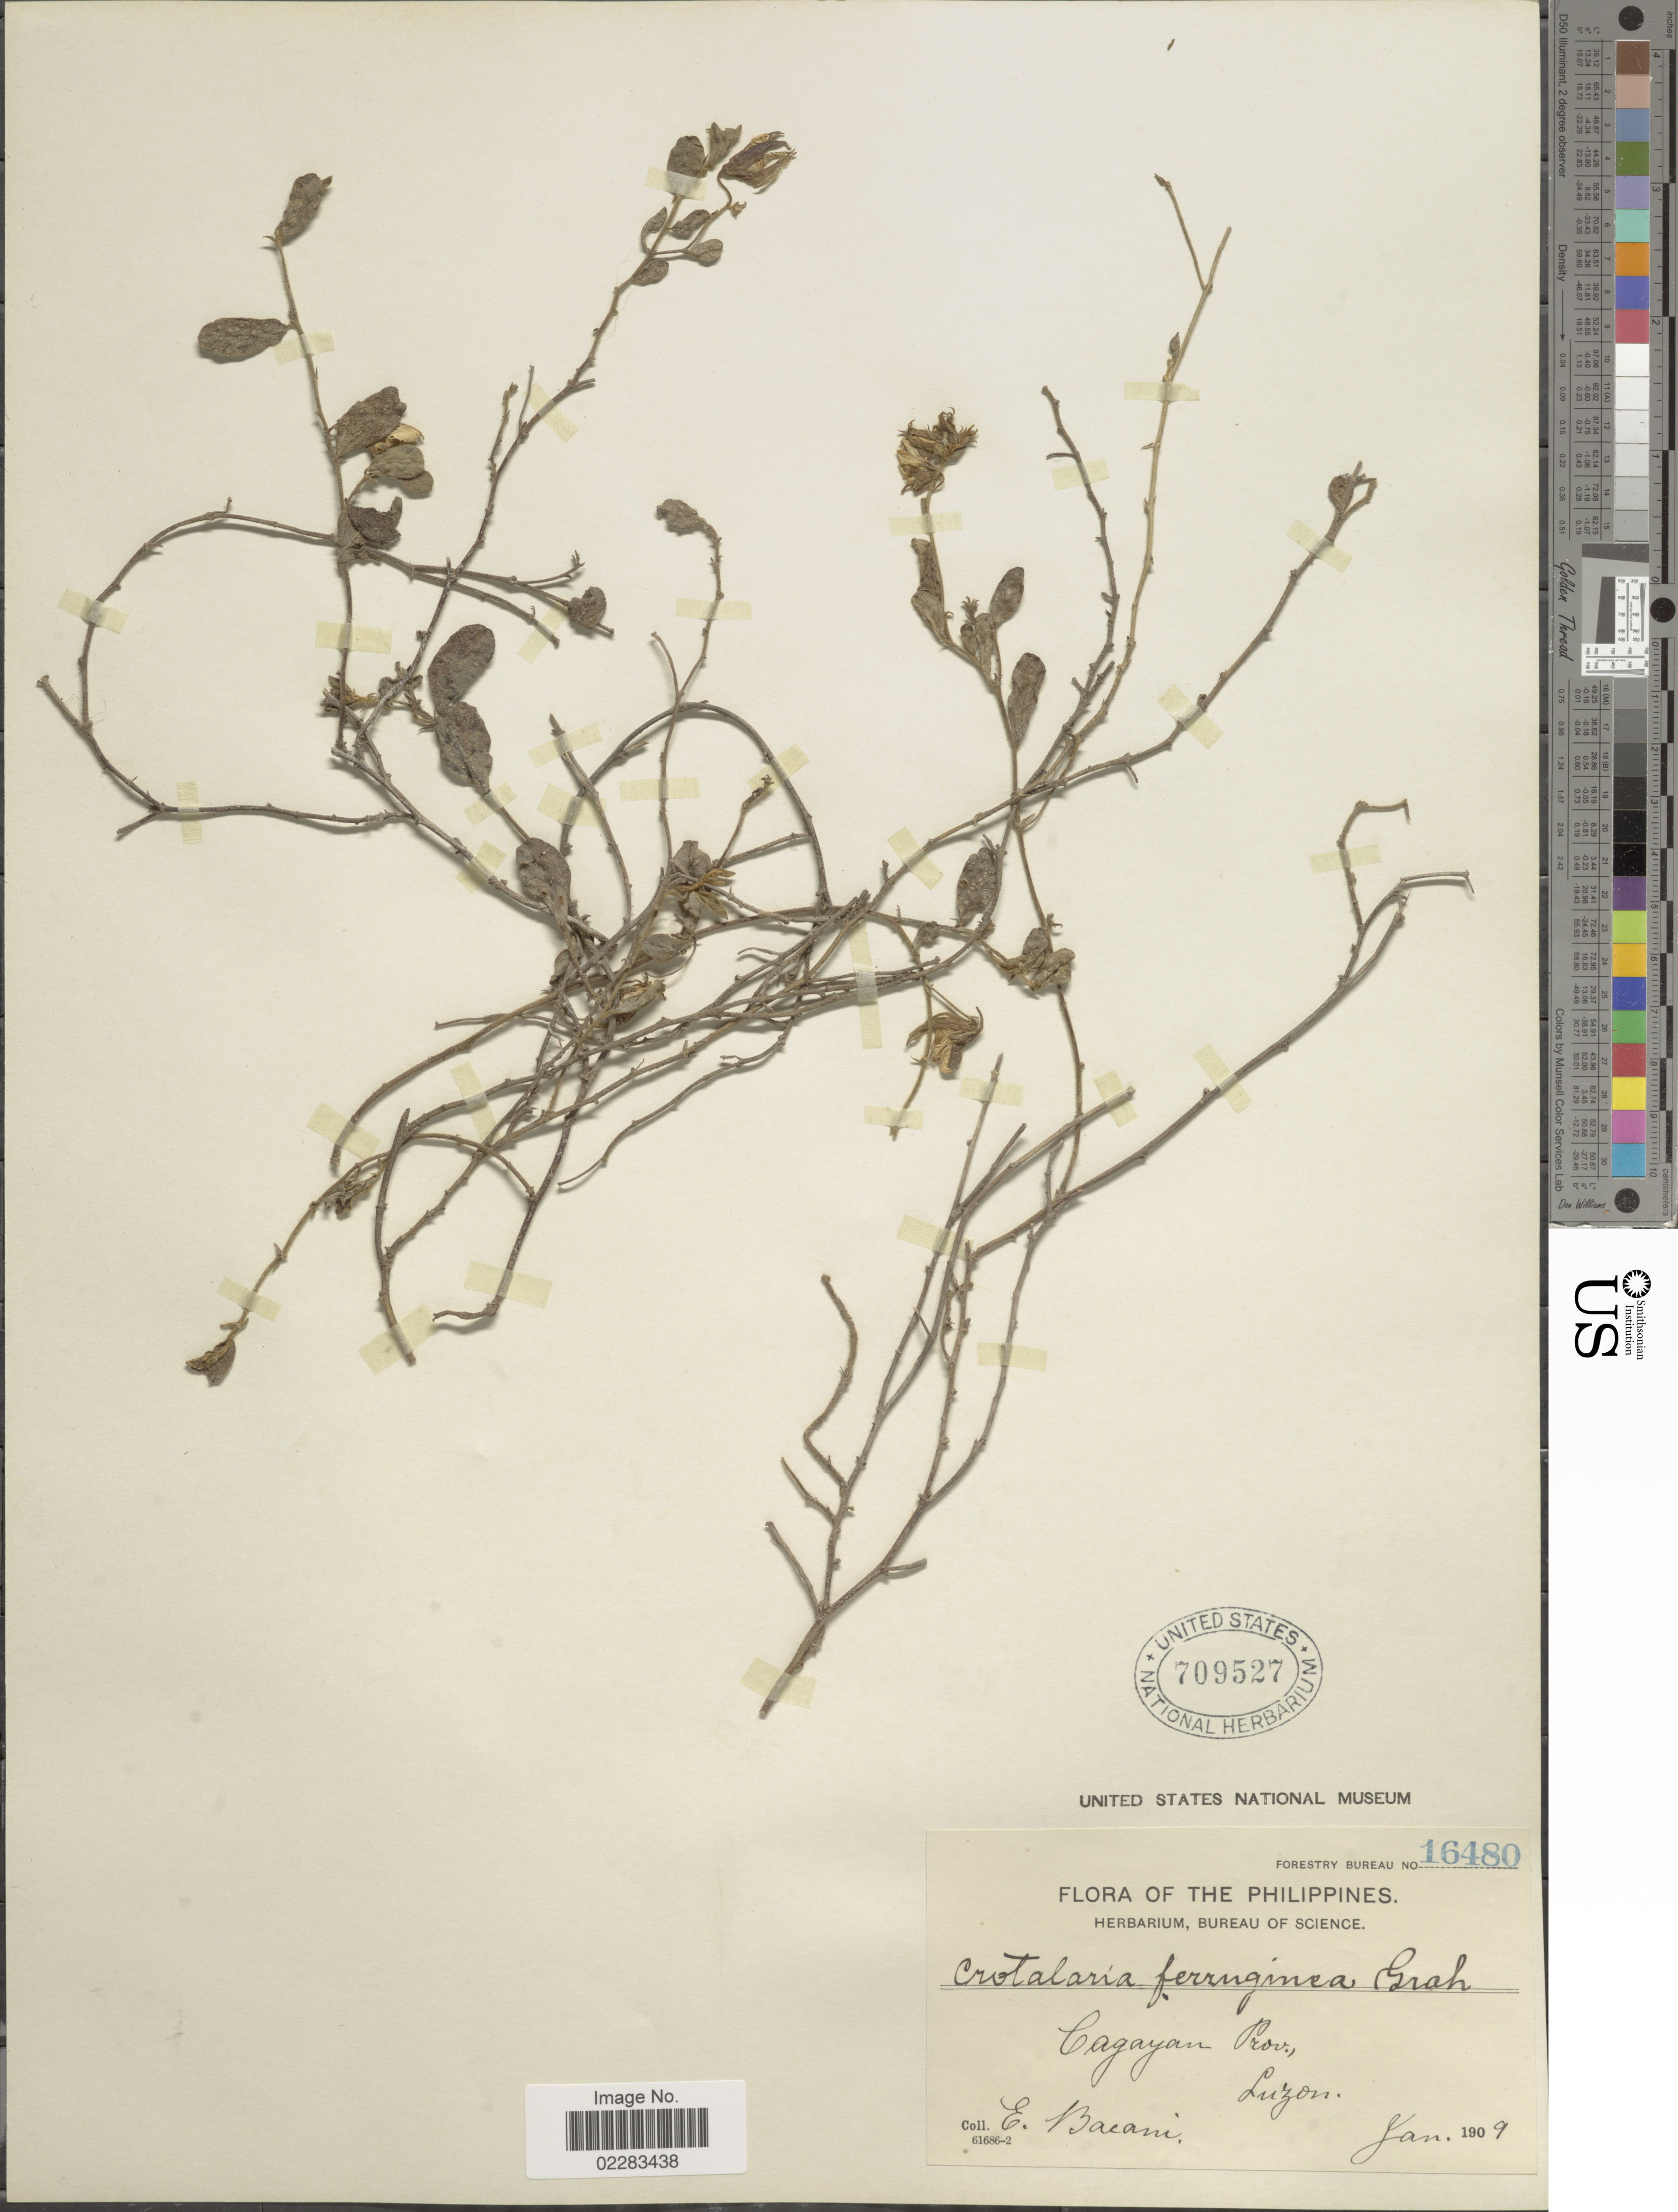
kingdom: Plantae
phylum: Tracheophyta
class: Magnoliopsida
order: Fabales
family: Fabaceae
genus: Crotalaria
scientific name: Crotalaria lejoloba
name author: Bartl.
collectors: E. Bacani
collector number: Forestry Bureau 16480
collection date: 1909-01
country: Philippines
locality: Cagayan Prov., Luzon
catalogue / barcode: US 709527